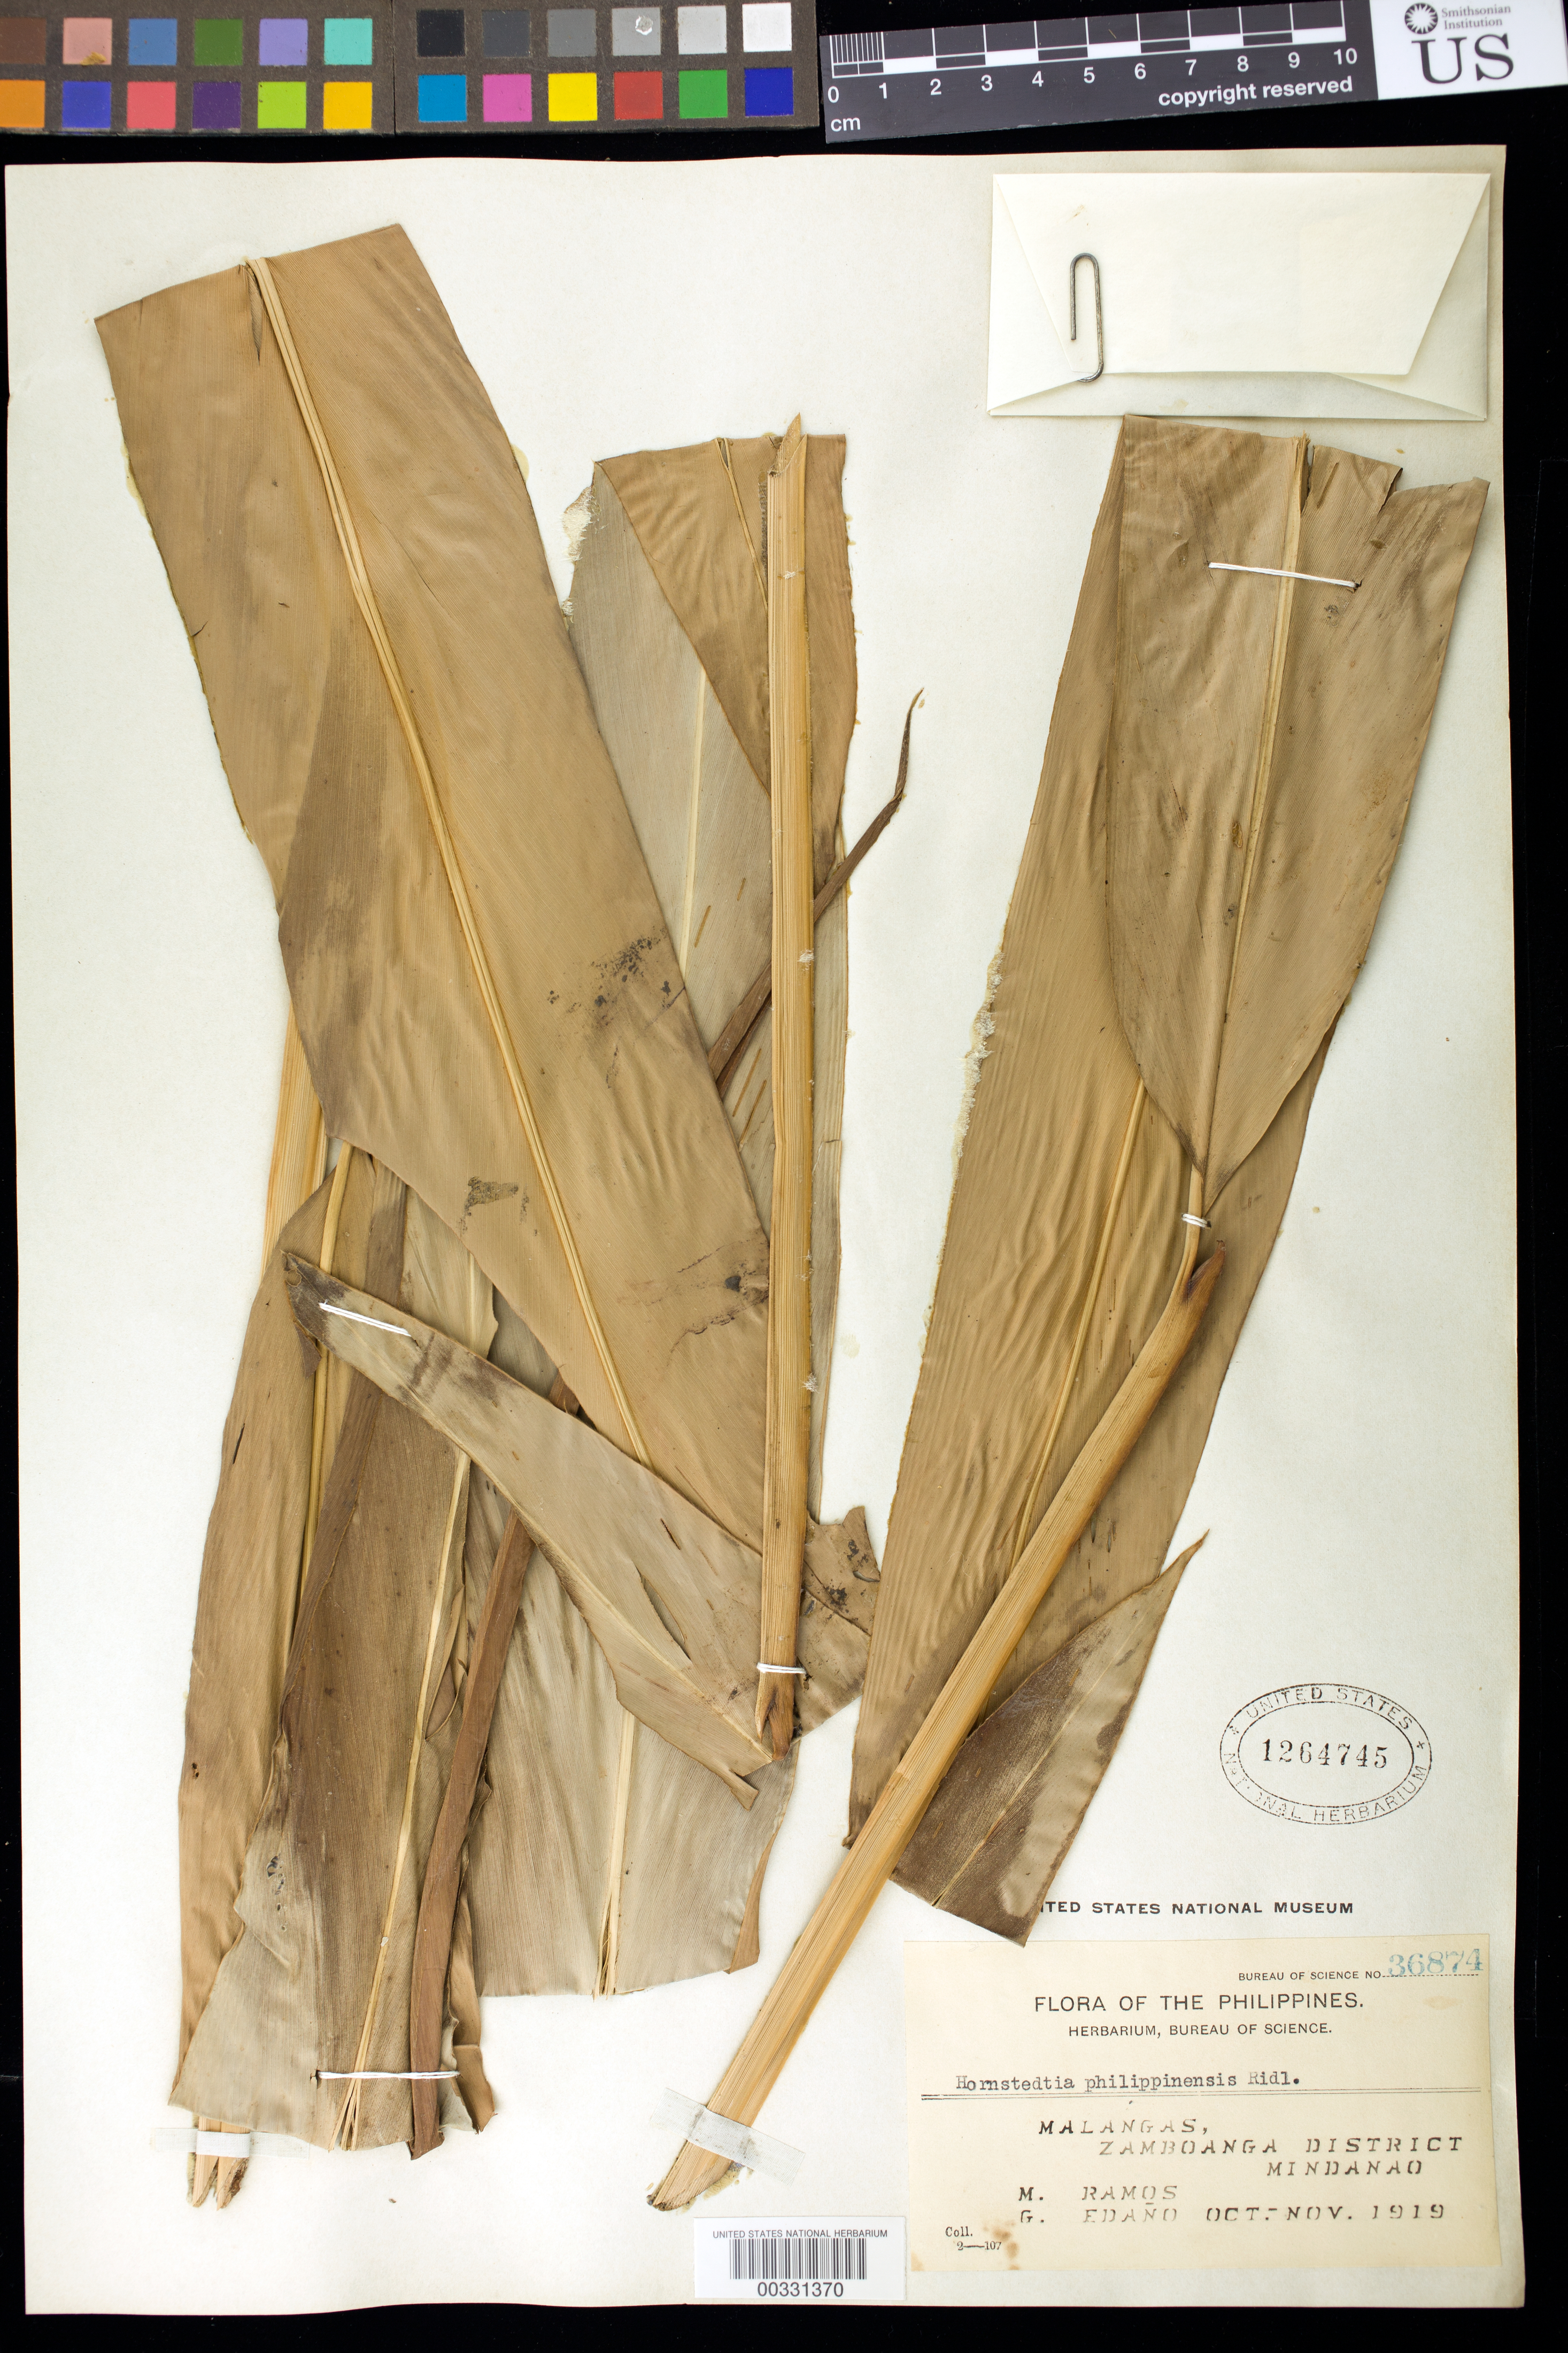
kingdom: Plantae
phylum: Tracheophyta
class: Liliopsida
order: Zingiberales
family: Zingiberaceae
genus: Etlingera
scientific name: Etlingera philippinensis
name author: (Ridl.) R.M. Sm.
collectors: M. Ramos & G. E. Edaño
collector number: Bur. Sci. 36874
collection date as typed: Oct 1919 to -- Nov 1919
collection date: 1919-10/1919-11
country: Philippines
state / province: Zamboanga Peninsula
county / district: Zamboanga del Sur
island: Mindanao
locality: Malangas, zamboanaga dist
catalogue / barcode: US 1264745